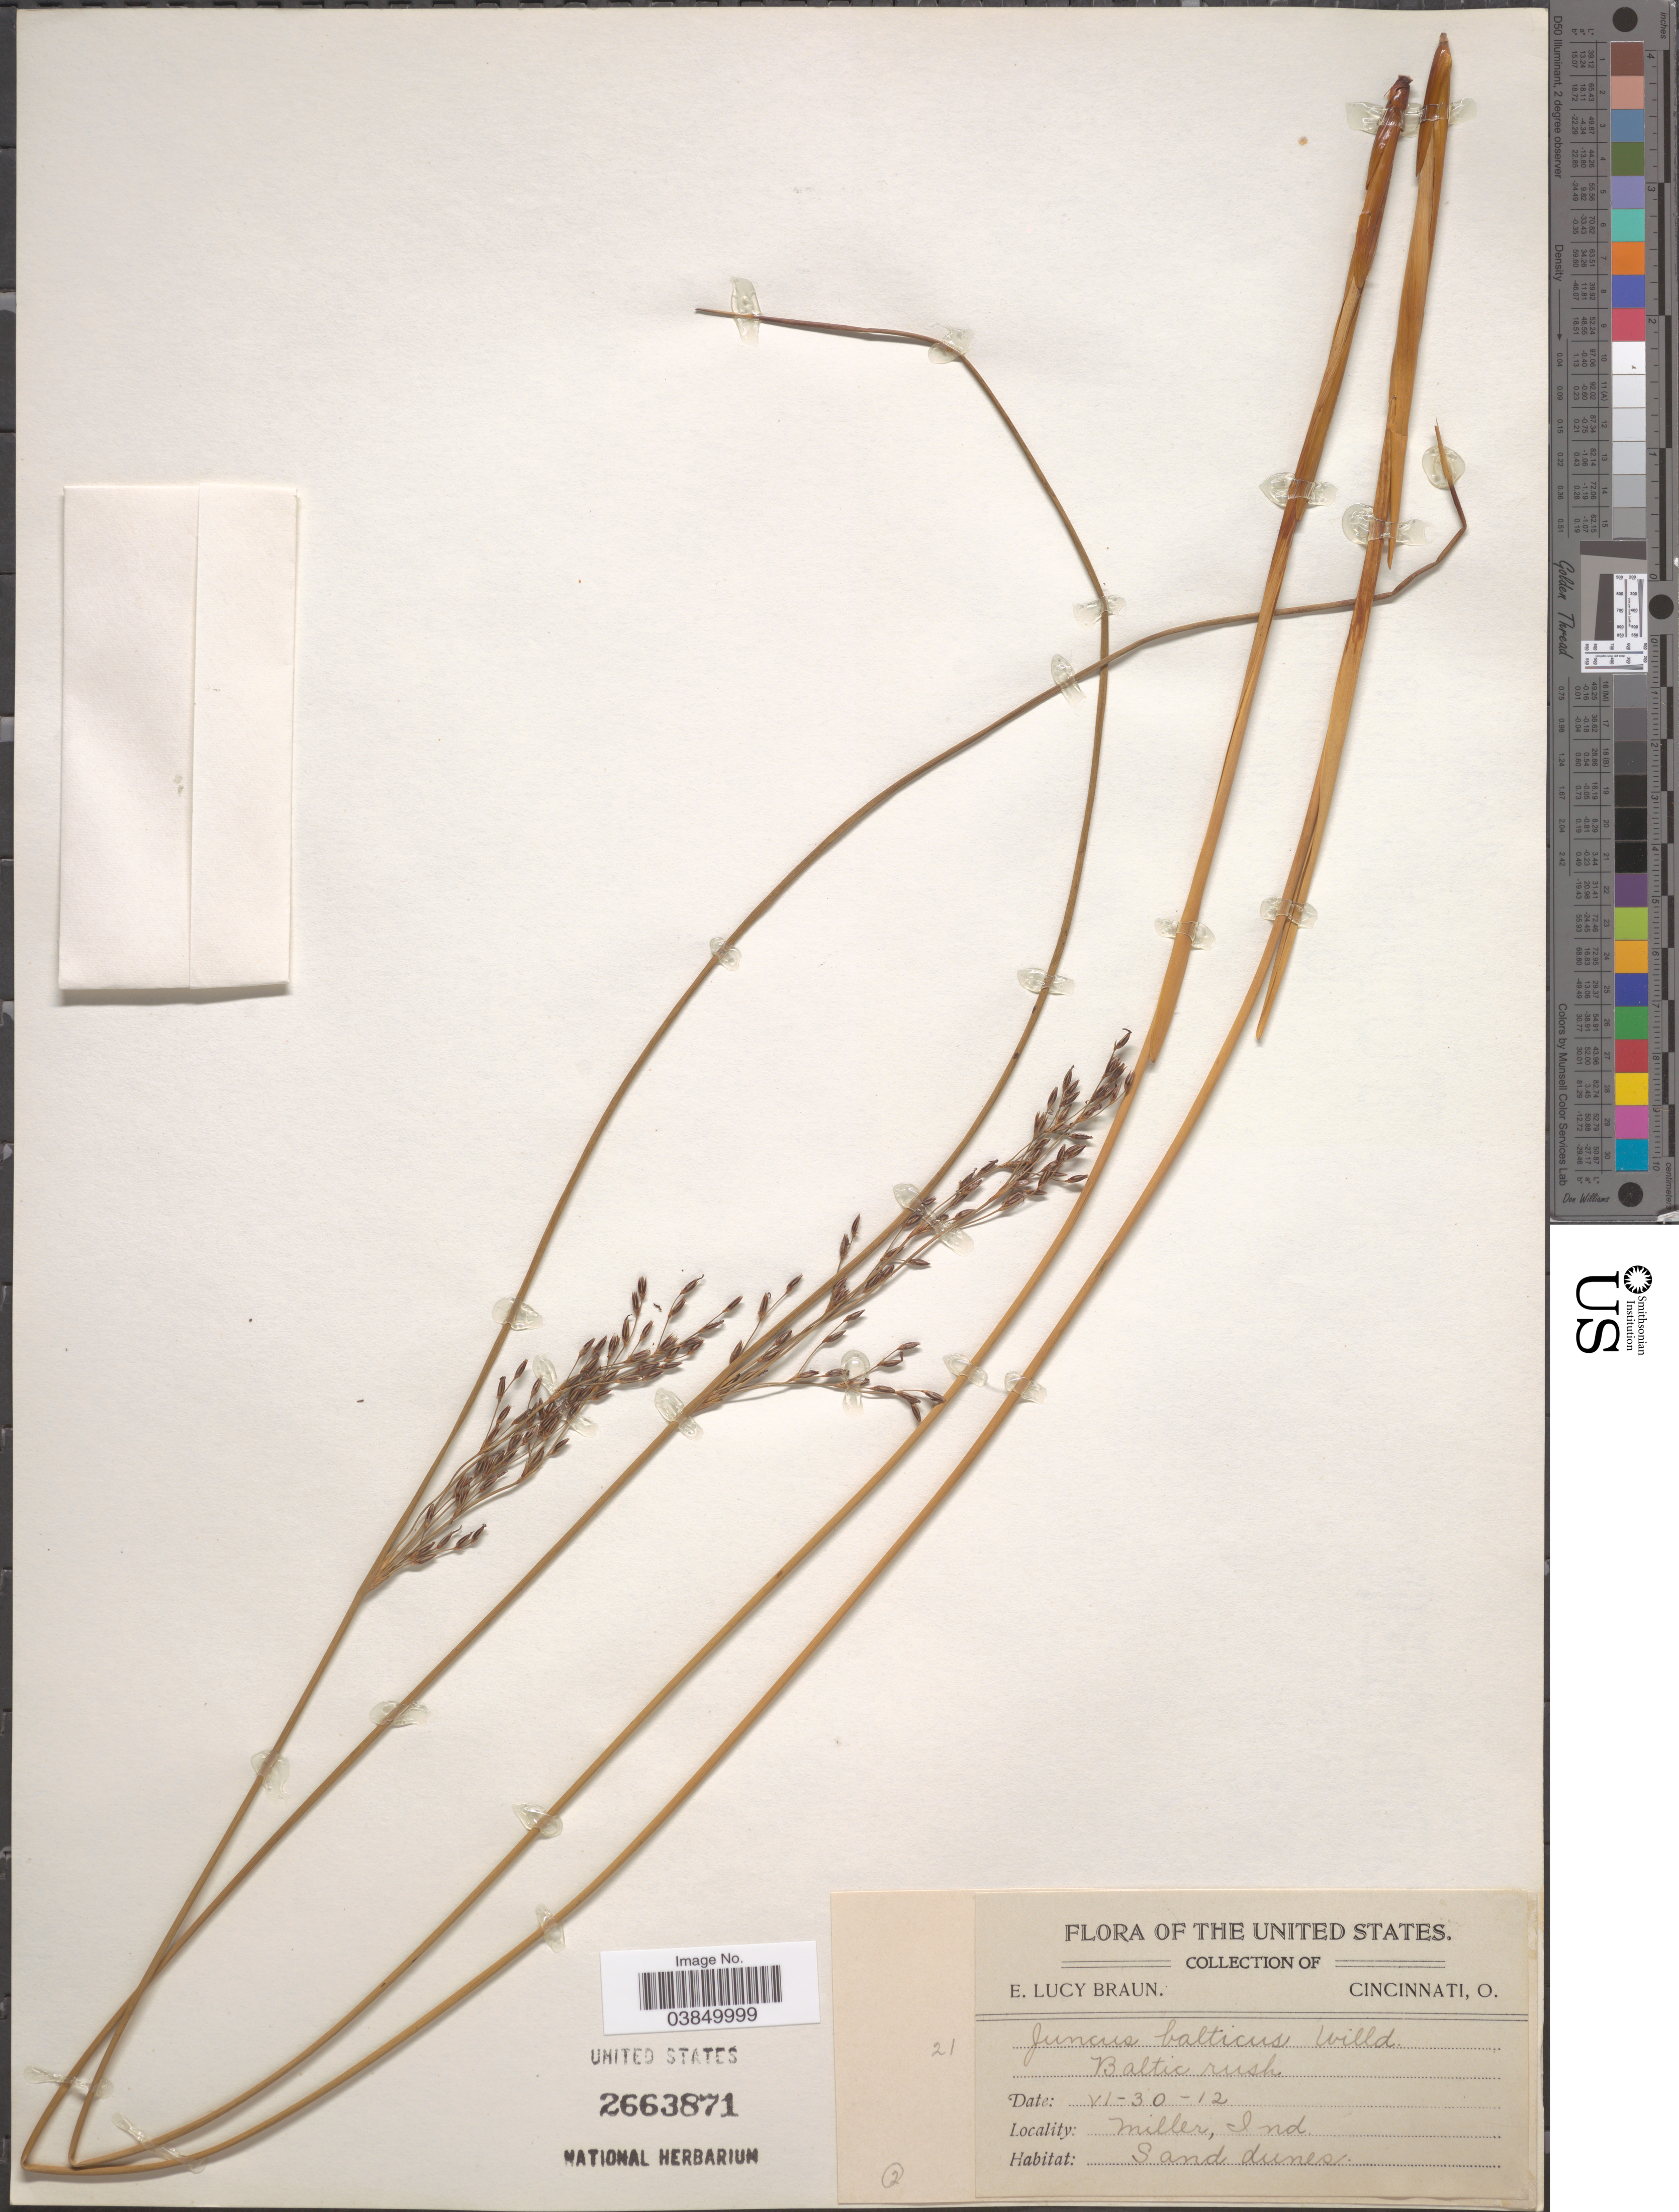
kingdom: Plantae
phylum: Tracheophyta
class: Liliopsida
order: Poales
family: Juncaceae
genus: Juncus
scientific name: Juncus balticus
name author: Willd.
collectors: E. L. Braun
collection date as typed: Transcribed d/m/y: 30/6/12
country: United States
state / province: Indiana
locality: Miller.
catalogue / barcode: US 2663871